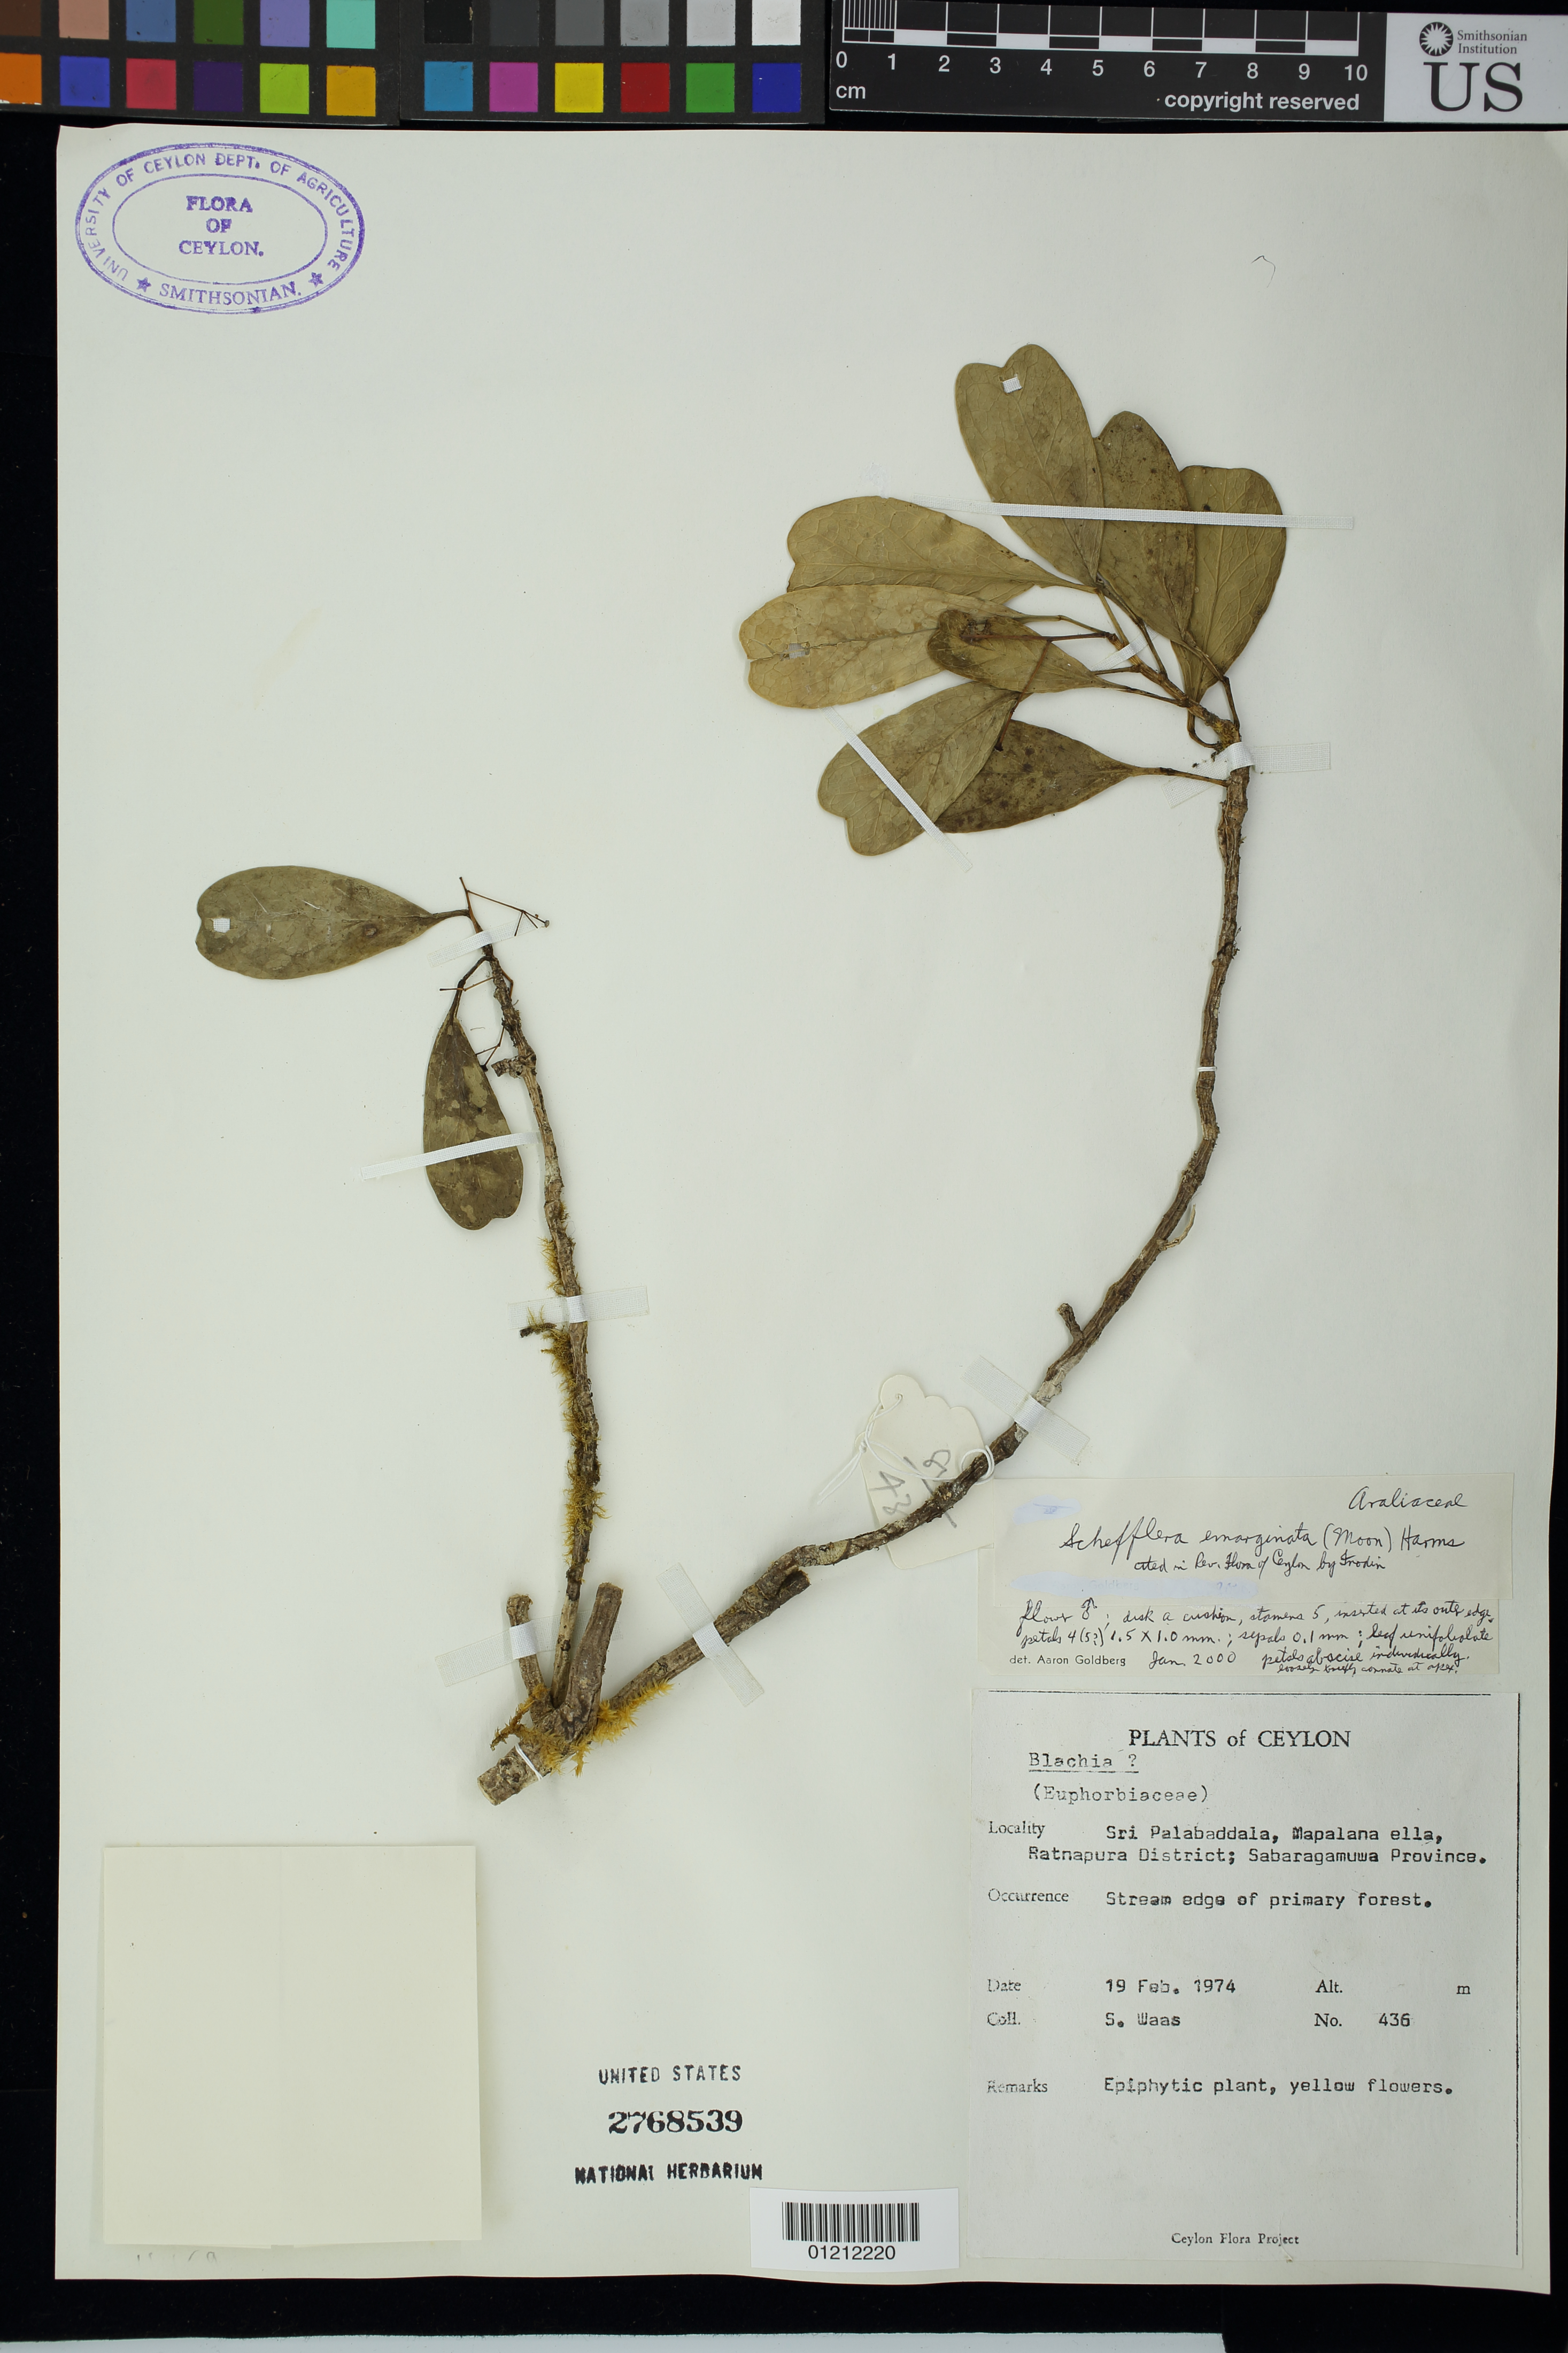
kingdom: Plantae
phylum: Tracheophyta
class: Magnoliopsida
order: Apiales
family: Araliaceae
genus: Schefflera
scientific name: Schefflera emarginata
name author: (Moon) Harms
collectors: S. Waas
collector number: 436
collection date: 1974-02-19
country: Sri Lanka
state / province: Sabaragamuwa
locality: Ceylon. Sri Palabaddala, Mapalana ella, Ratnapura District; Sabaragamuwa Province. Stream edge of primary forest.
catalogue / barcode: US 2768539